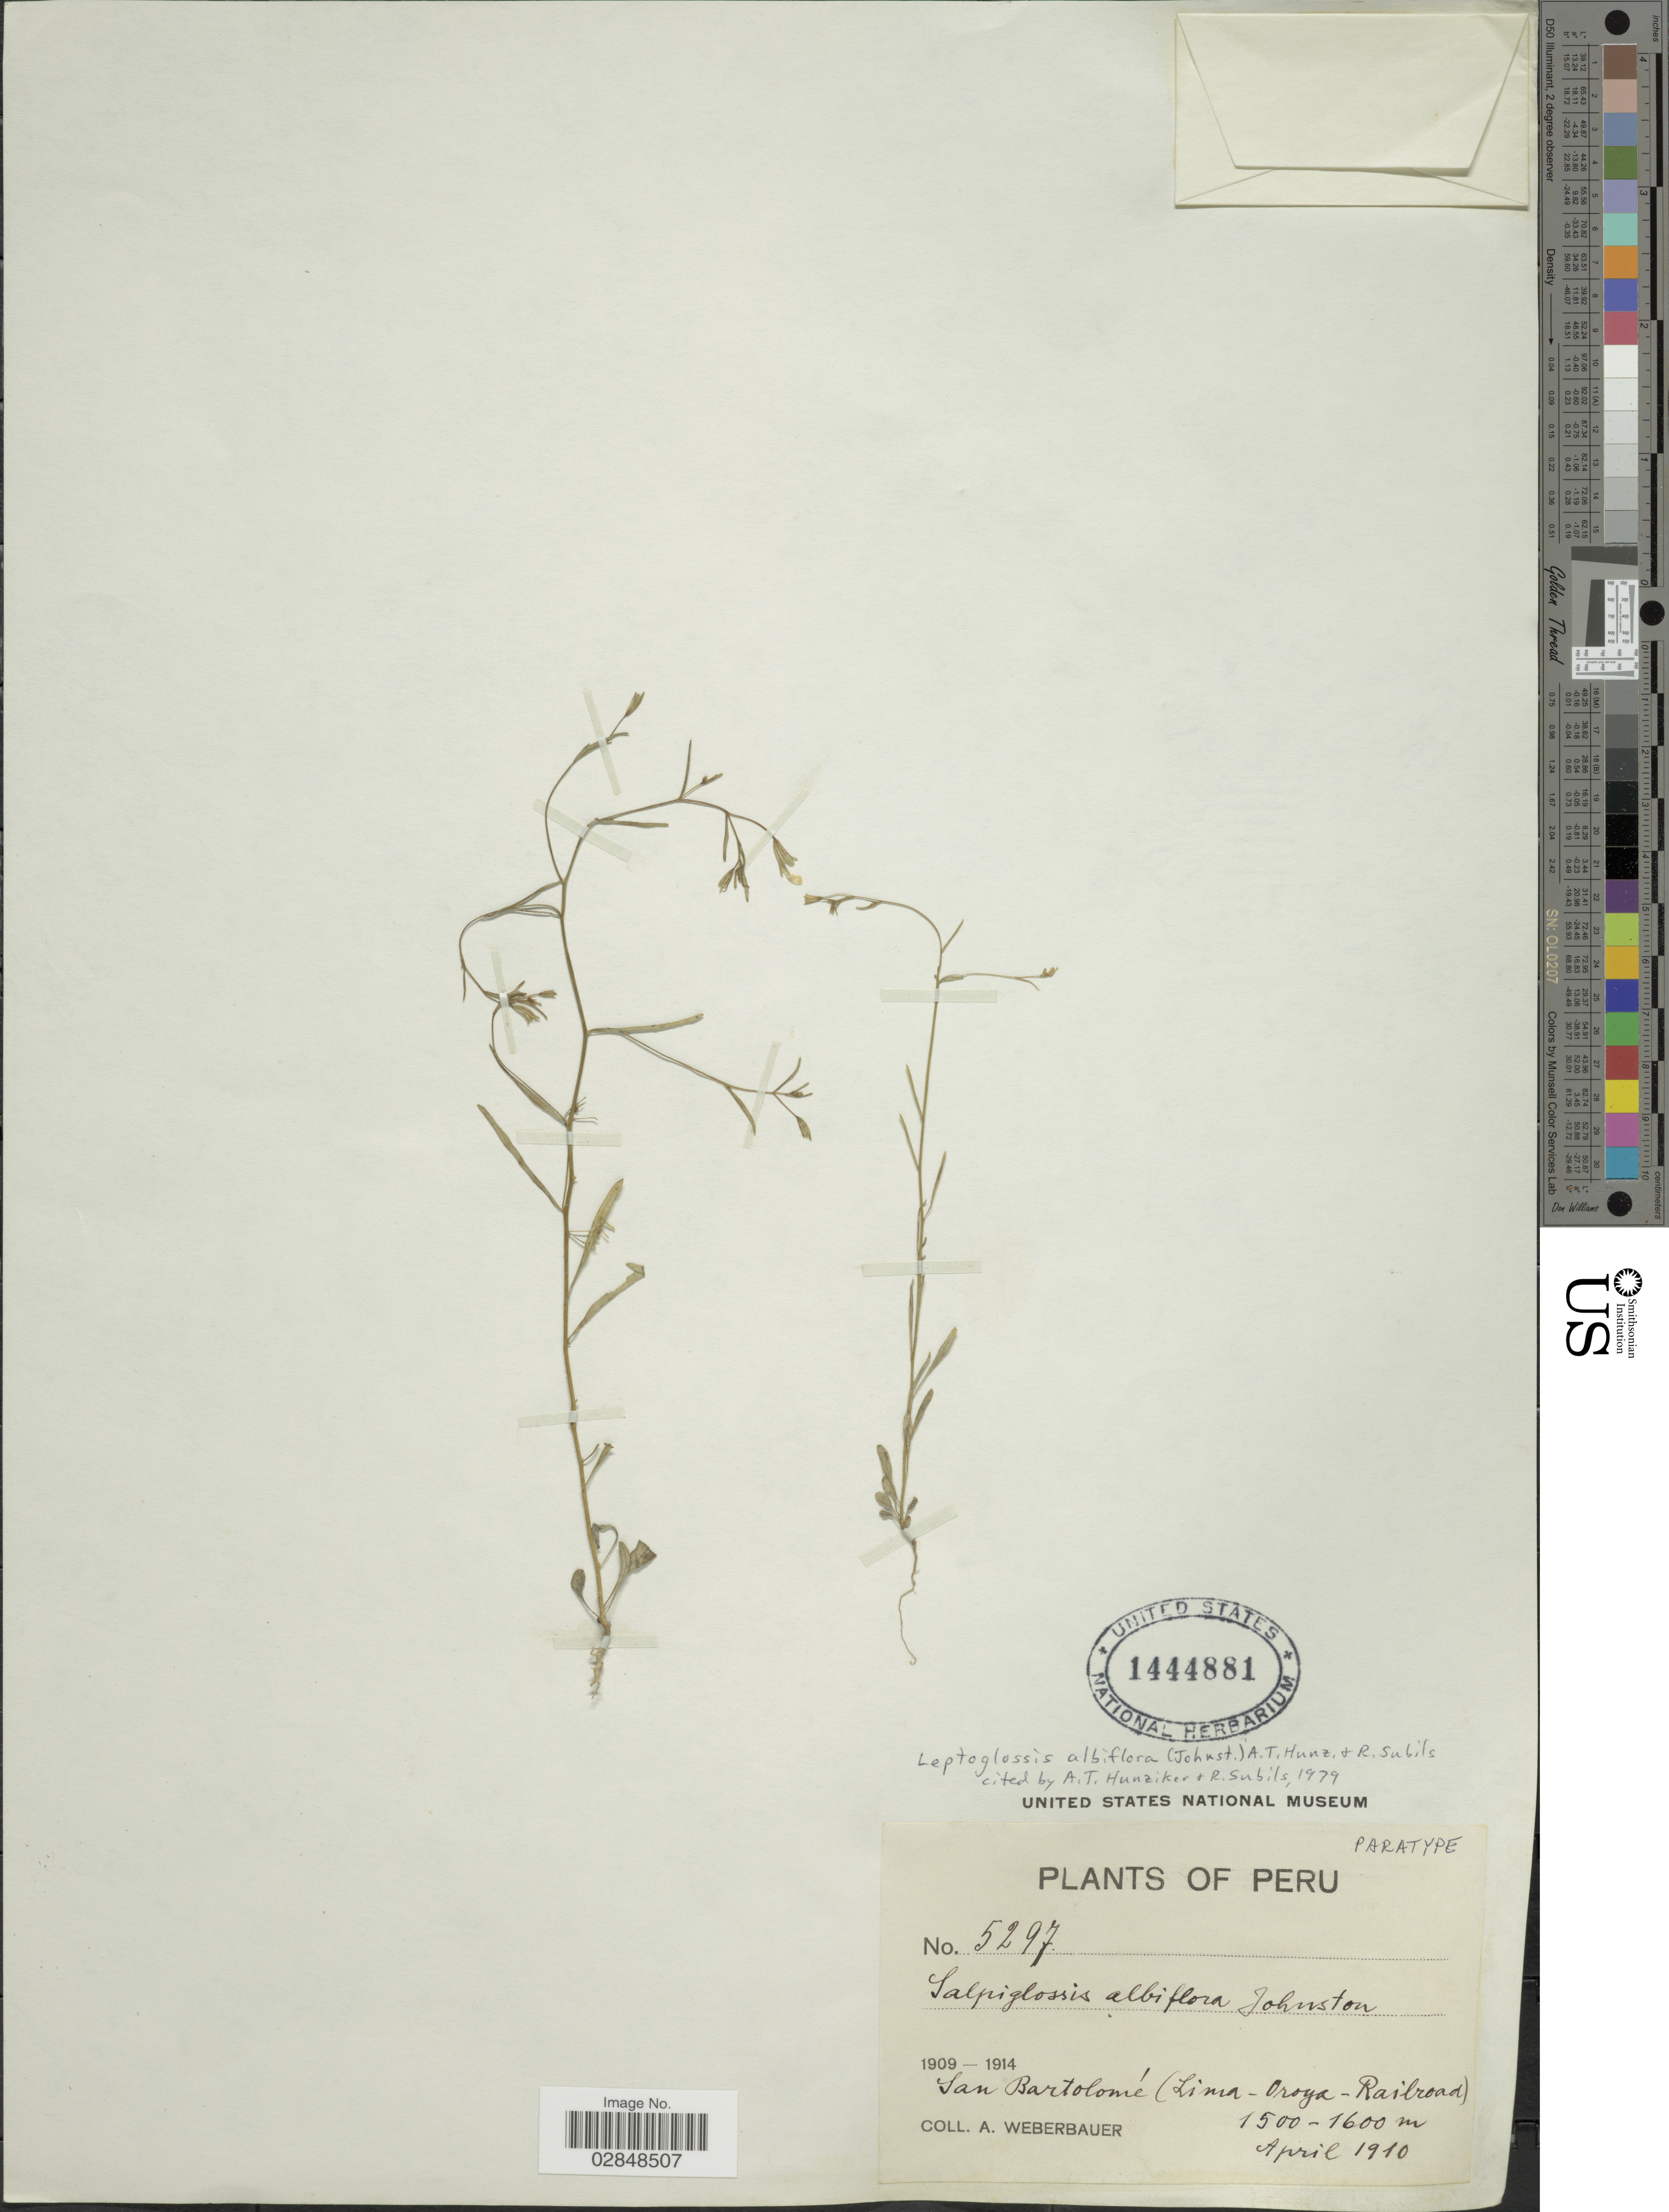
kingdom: Plantae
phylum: Tracheophyta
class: Magnoliopsida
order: Solanales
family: Solanaceae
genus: Leptoglossis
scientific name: Leptoglossis albiflora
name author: (I.M. Johnst.) Hunz. & Subils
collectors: A. Weberbauer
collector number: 5297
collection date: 1910-04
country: Peru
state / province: Lima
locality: San Bartolomé (Oroya - Railroad).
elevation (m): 1500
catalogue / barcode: US 1444881